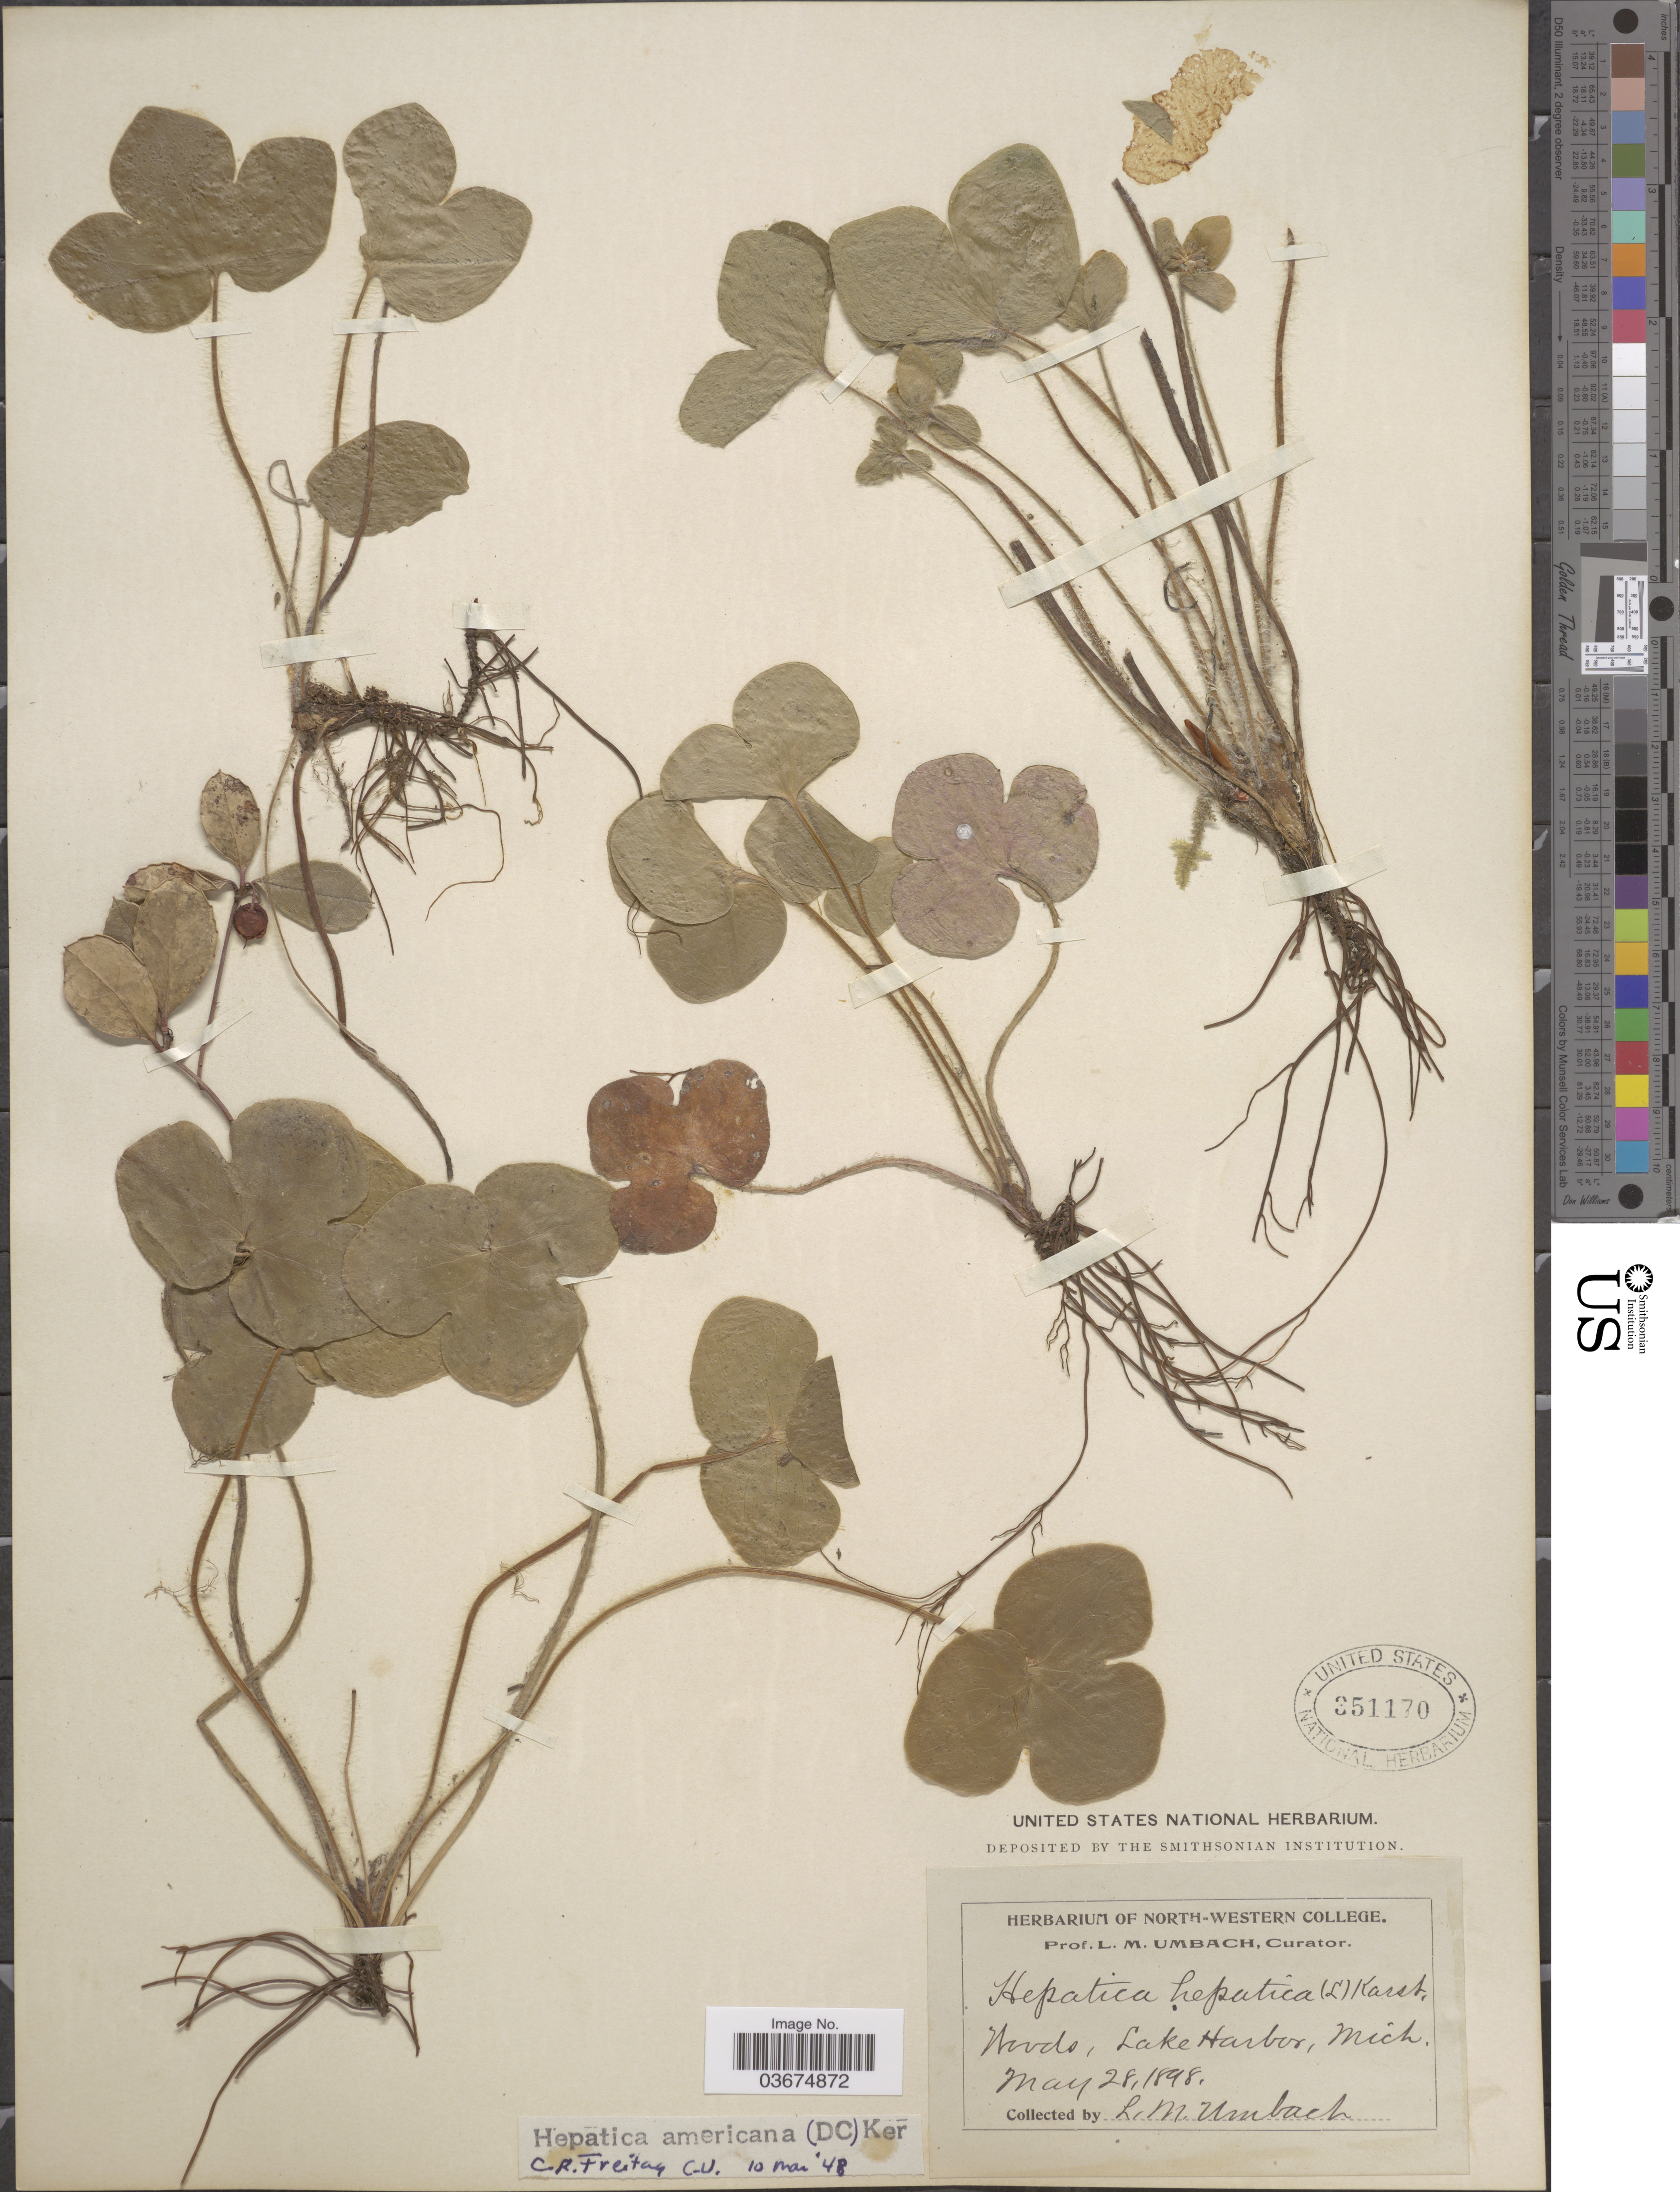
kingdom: Plantae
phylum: Tracheophyta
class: Magnoliopsida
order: Ranunculales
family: Ranunculaceae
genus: Hepatica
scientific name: Hepatica americana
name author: (DC.) Ker Gawl.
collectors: L. M. Umbach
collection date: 1898-05-28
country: United States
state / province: Michigan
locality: Lake Harbor.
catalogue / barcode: US 351170